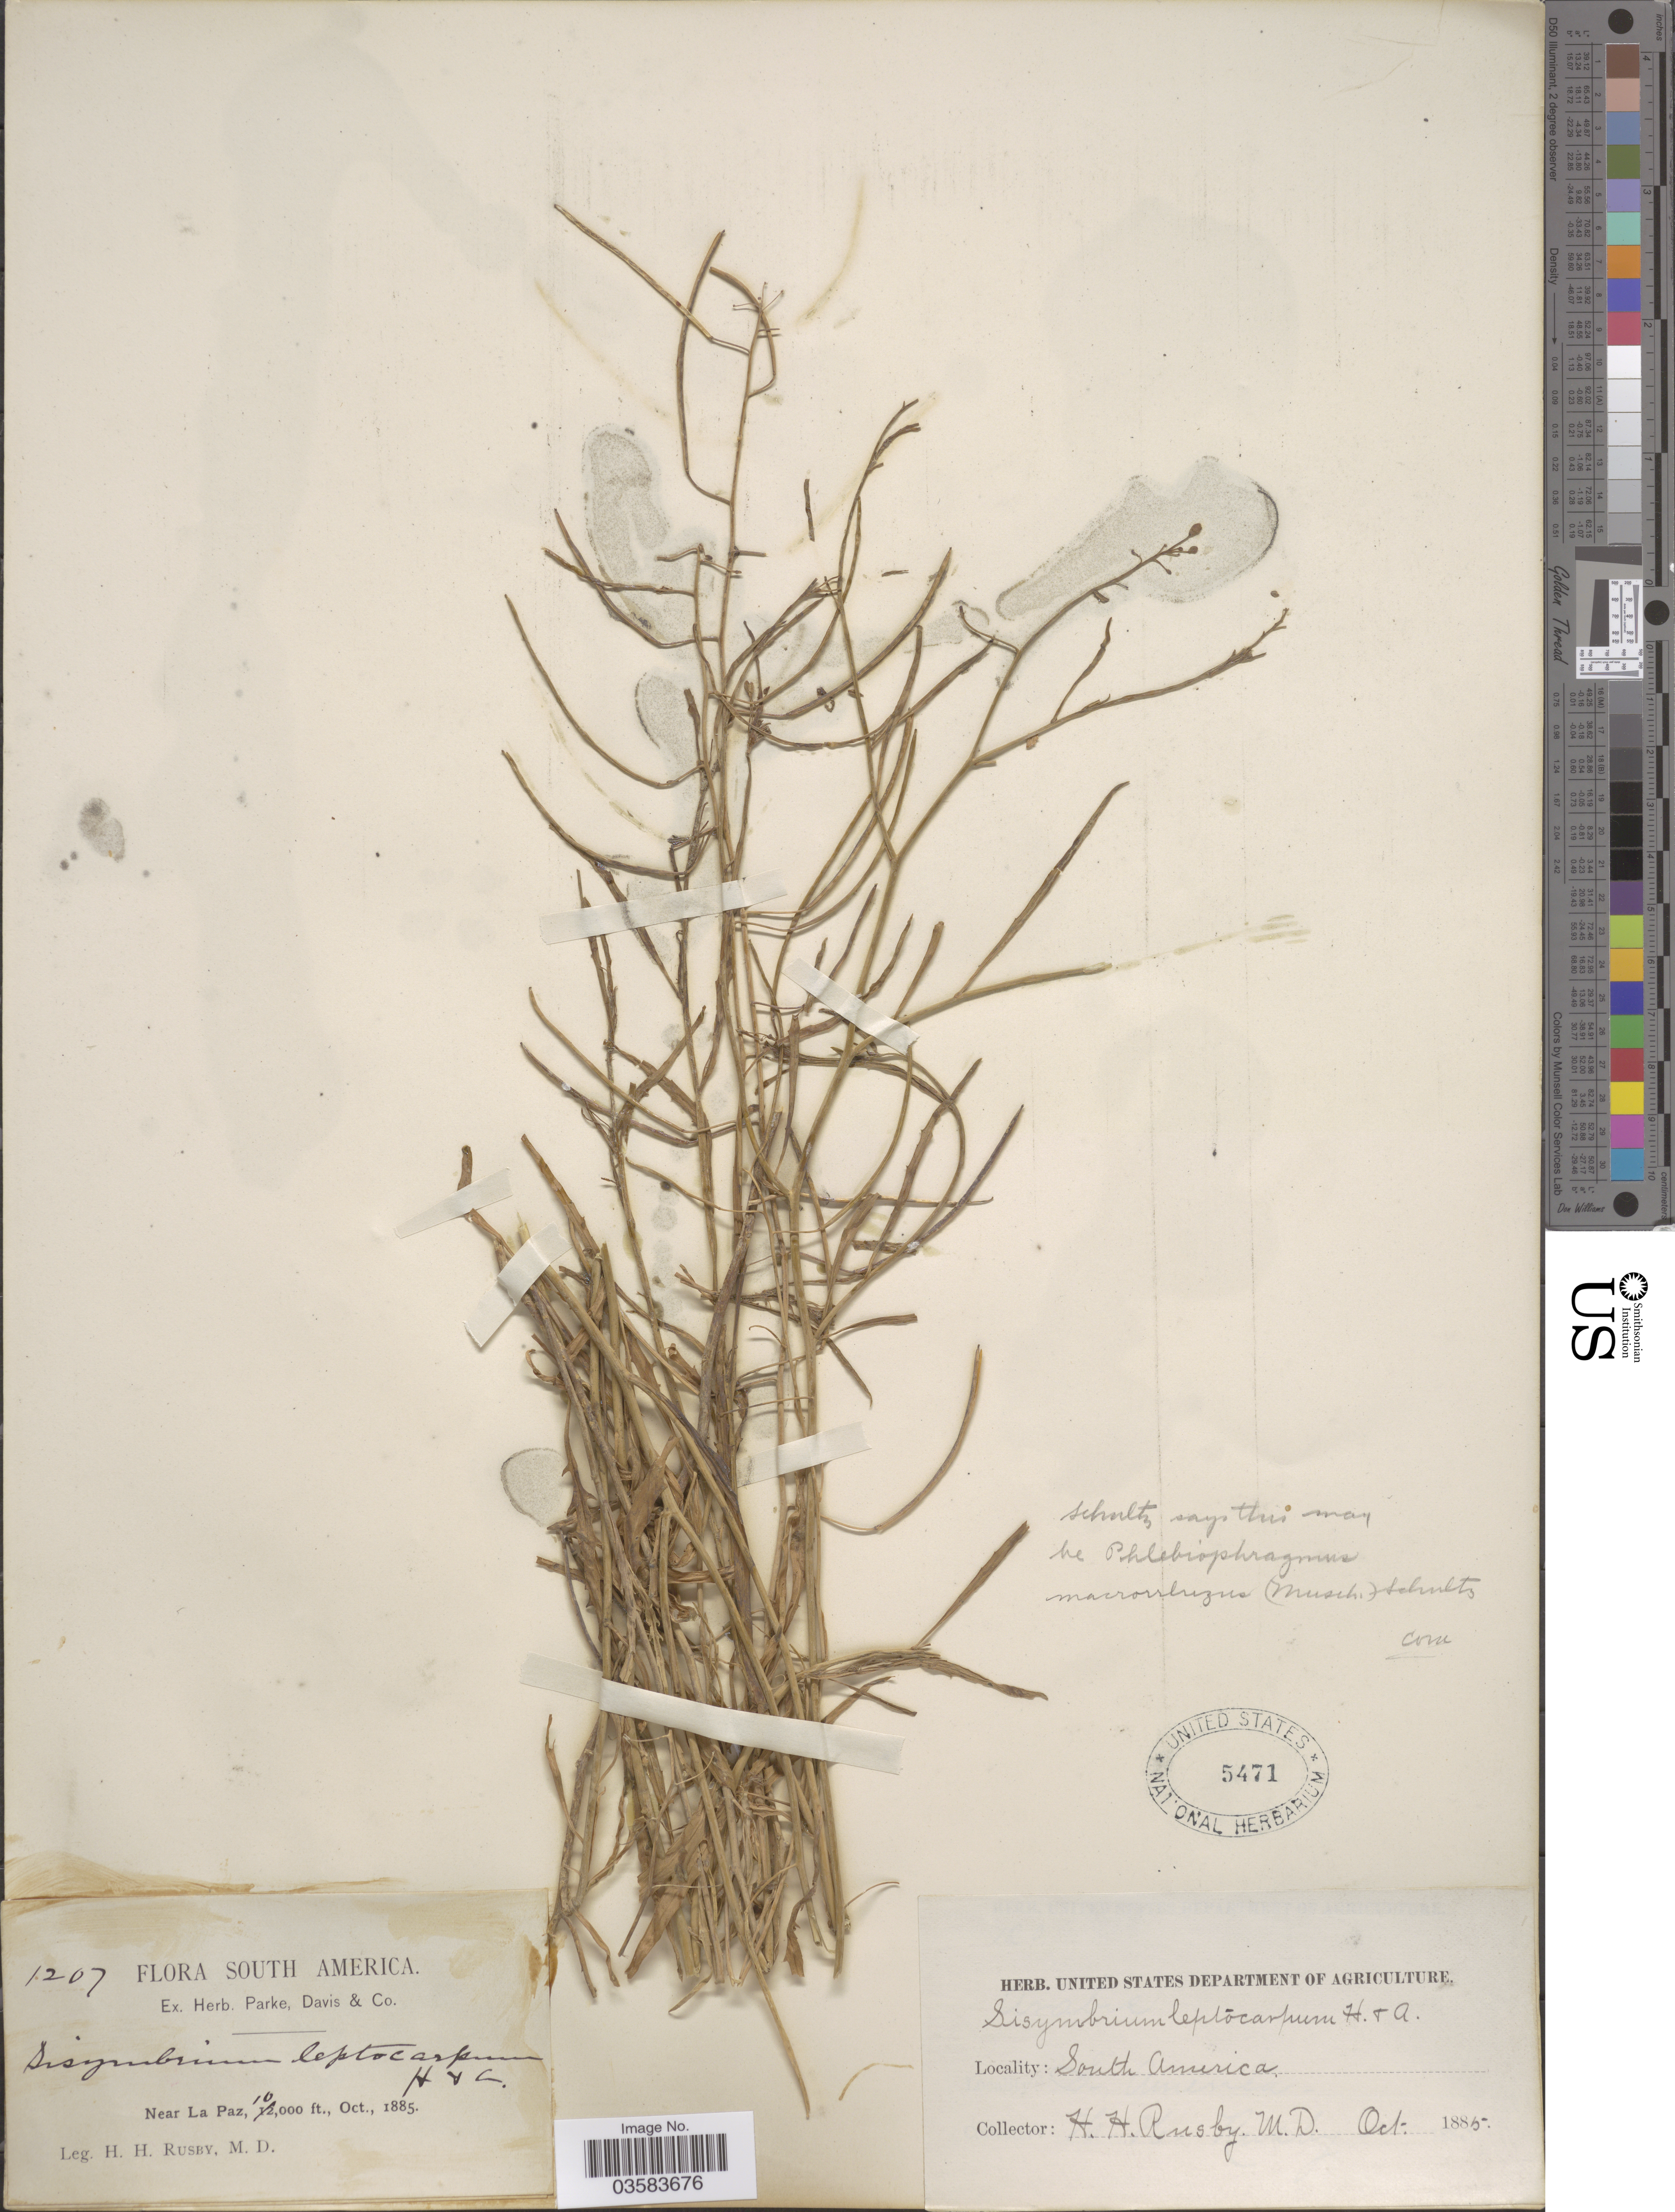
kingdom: Plantae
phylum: Tracheophyta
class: Magnoliopsida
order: Brassicales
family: Brassicaceae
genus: Mostacillastrum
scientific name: Mostacillastrum leptocarpum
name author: (Hook. & Arn.) Al-Shehbaz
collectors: H. H. Rusby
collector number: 1207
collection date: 1885-10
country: Bolivia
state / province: La Paz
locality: Near La Paz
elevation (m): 3048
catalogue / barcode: US 5471